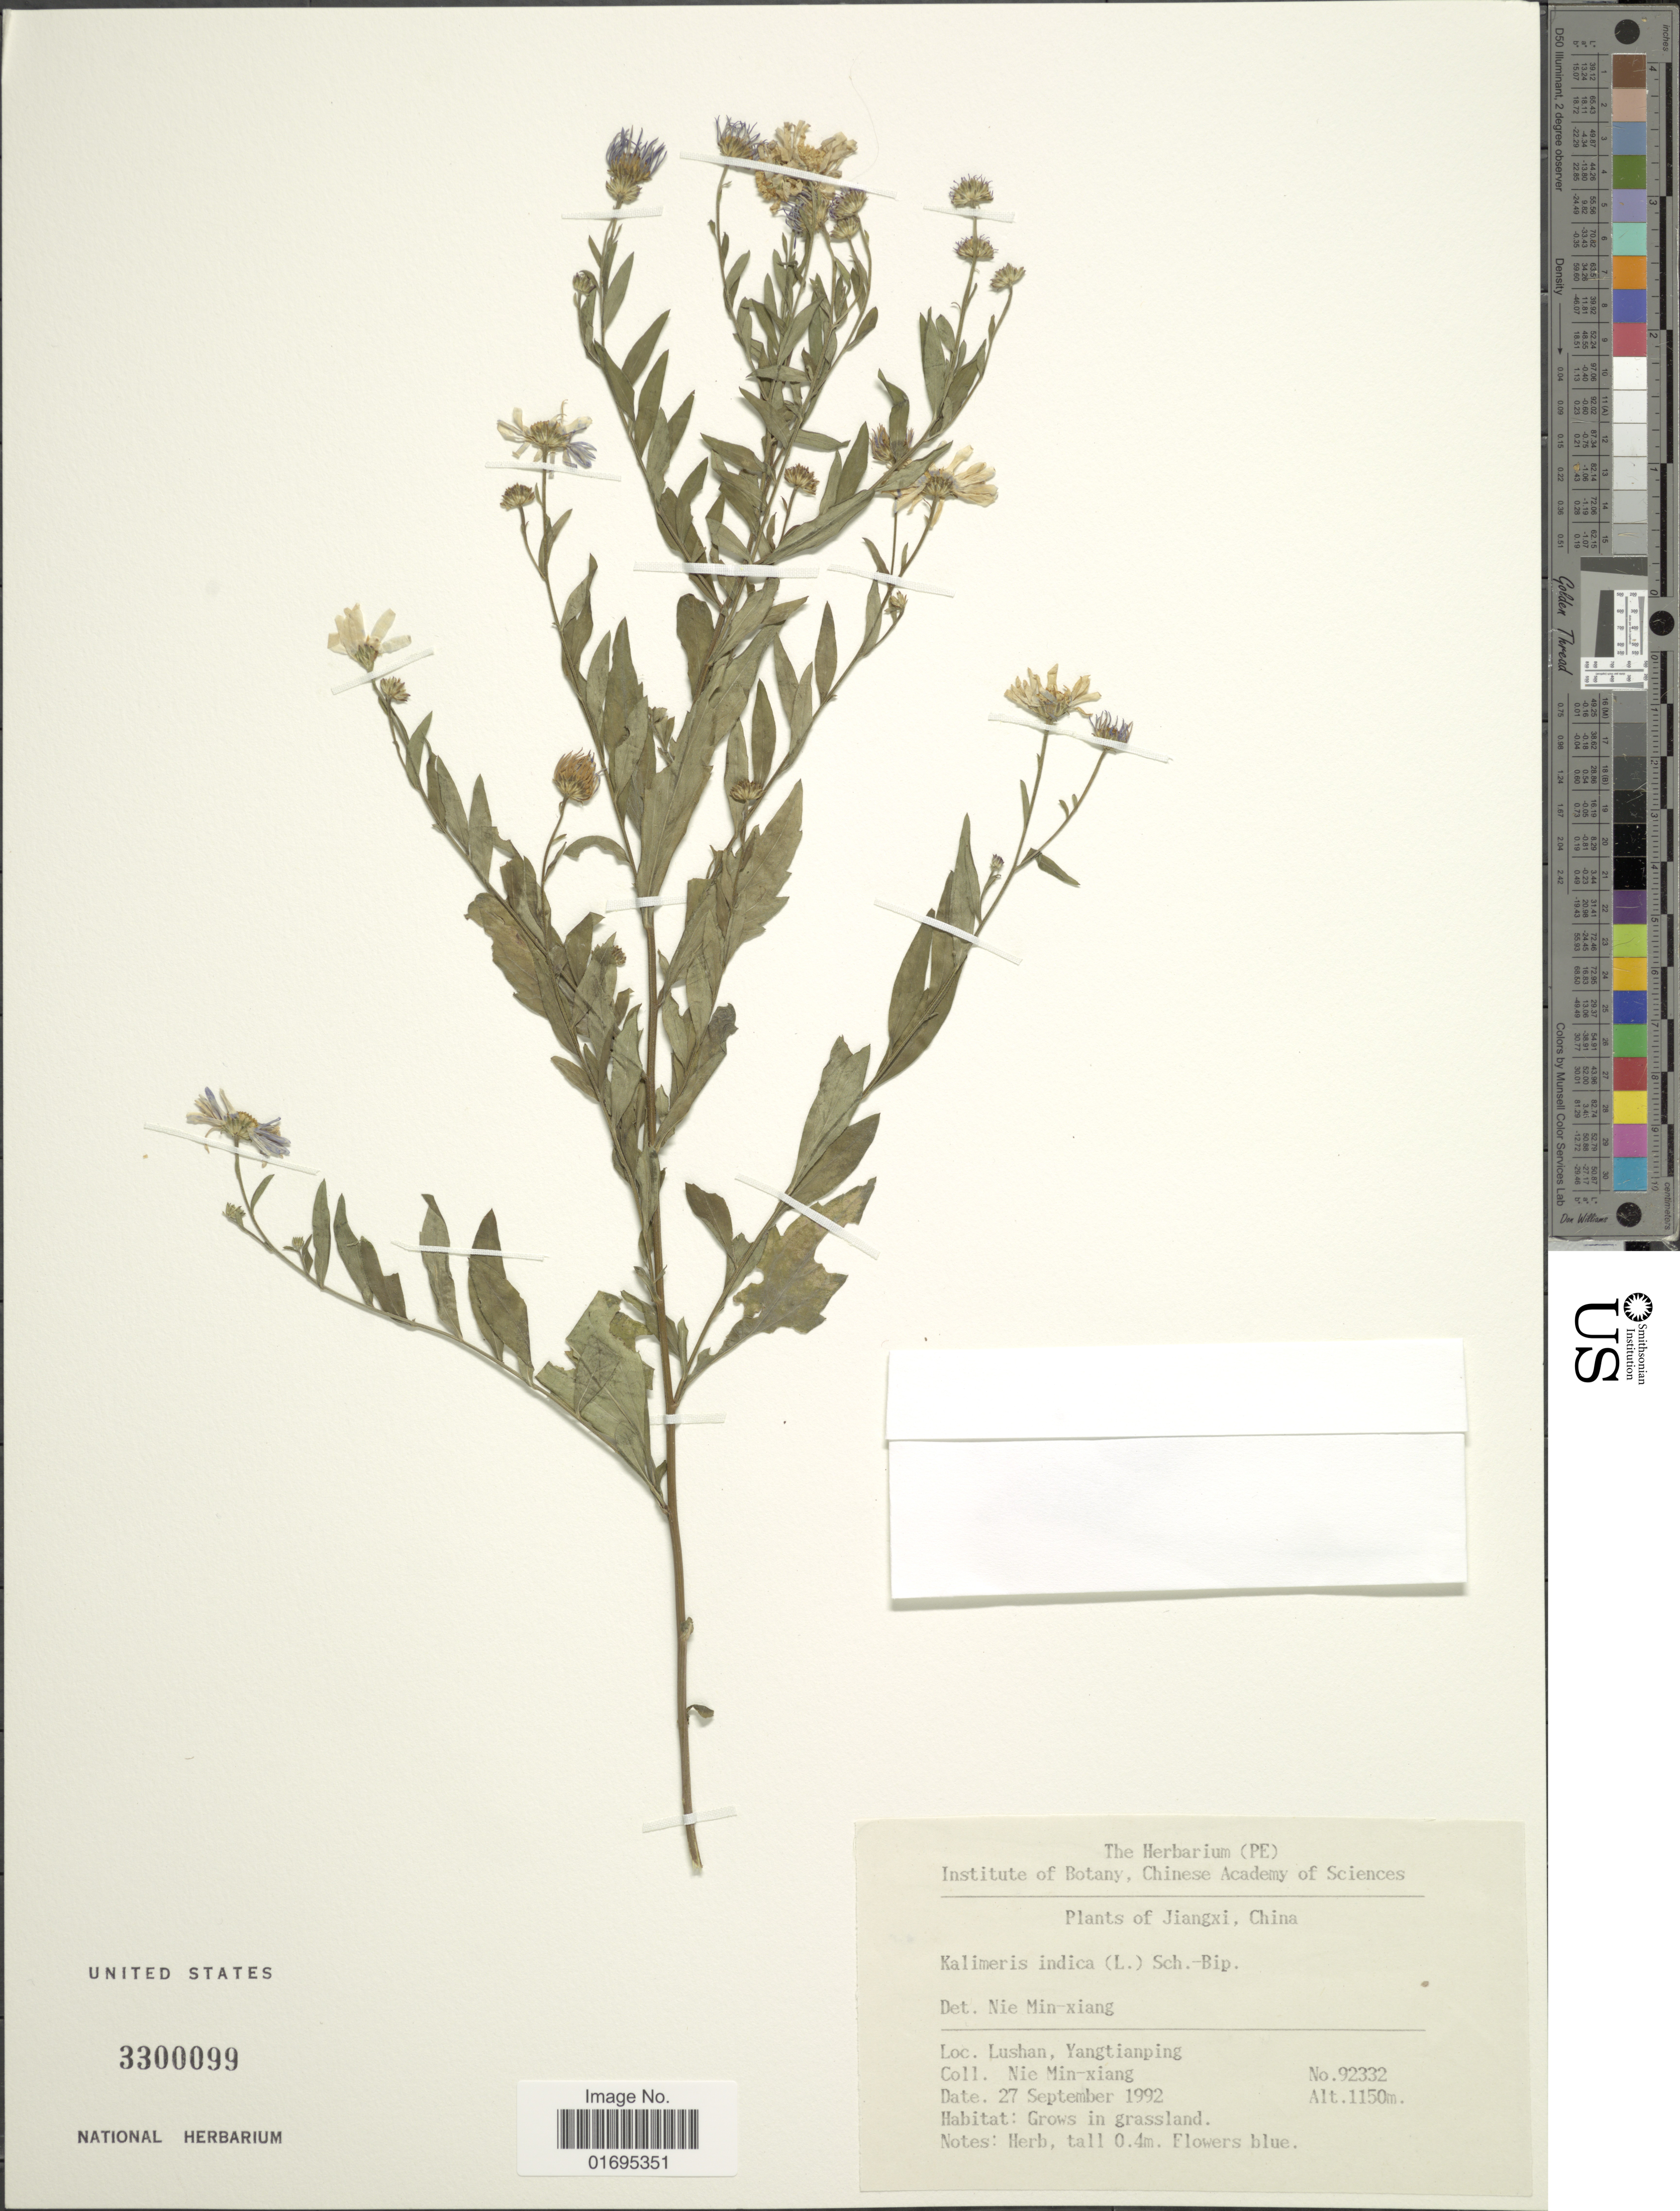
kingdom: Plantae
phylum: Tracheophyta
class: Magnoliopsida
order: Asterales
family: Asteraceae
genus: Kalimeris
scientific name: Kalimeris indica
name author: (L.) Sch. Bip.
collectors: M. Nie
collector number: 92332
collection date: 1992-09-27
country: China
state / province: Jiangxi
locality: Lushun, Yangtianping, grows in grassland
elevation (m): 1150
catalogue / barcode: US 3300099